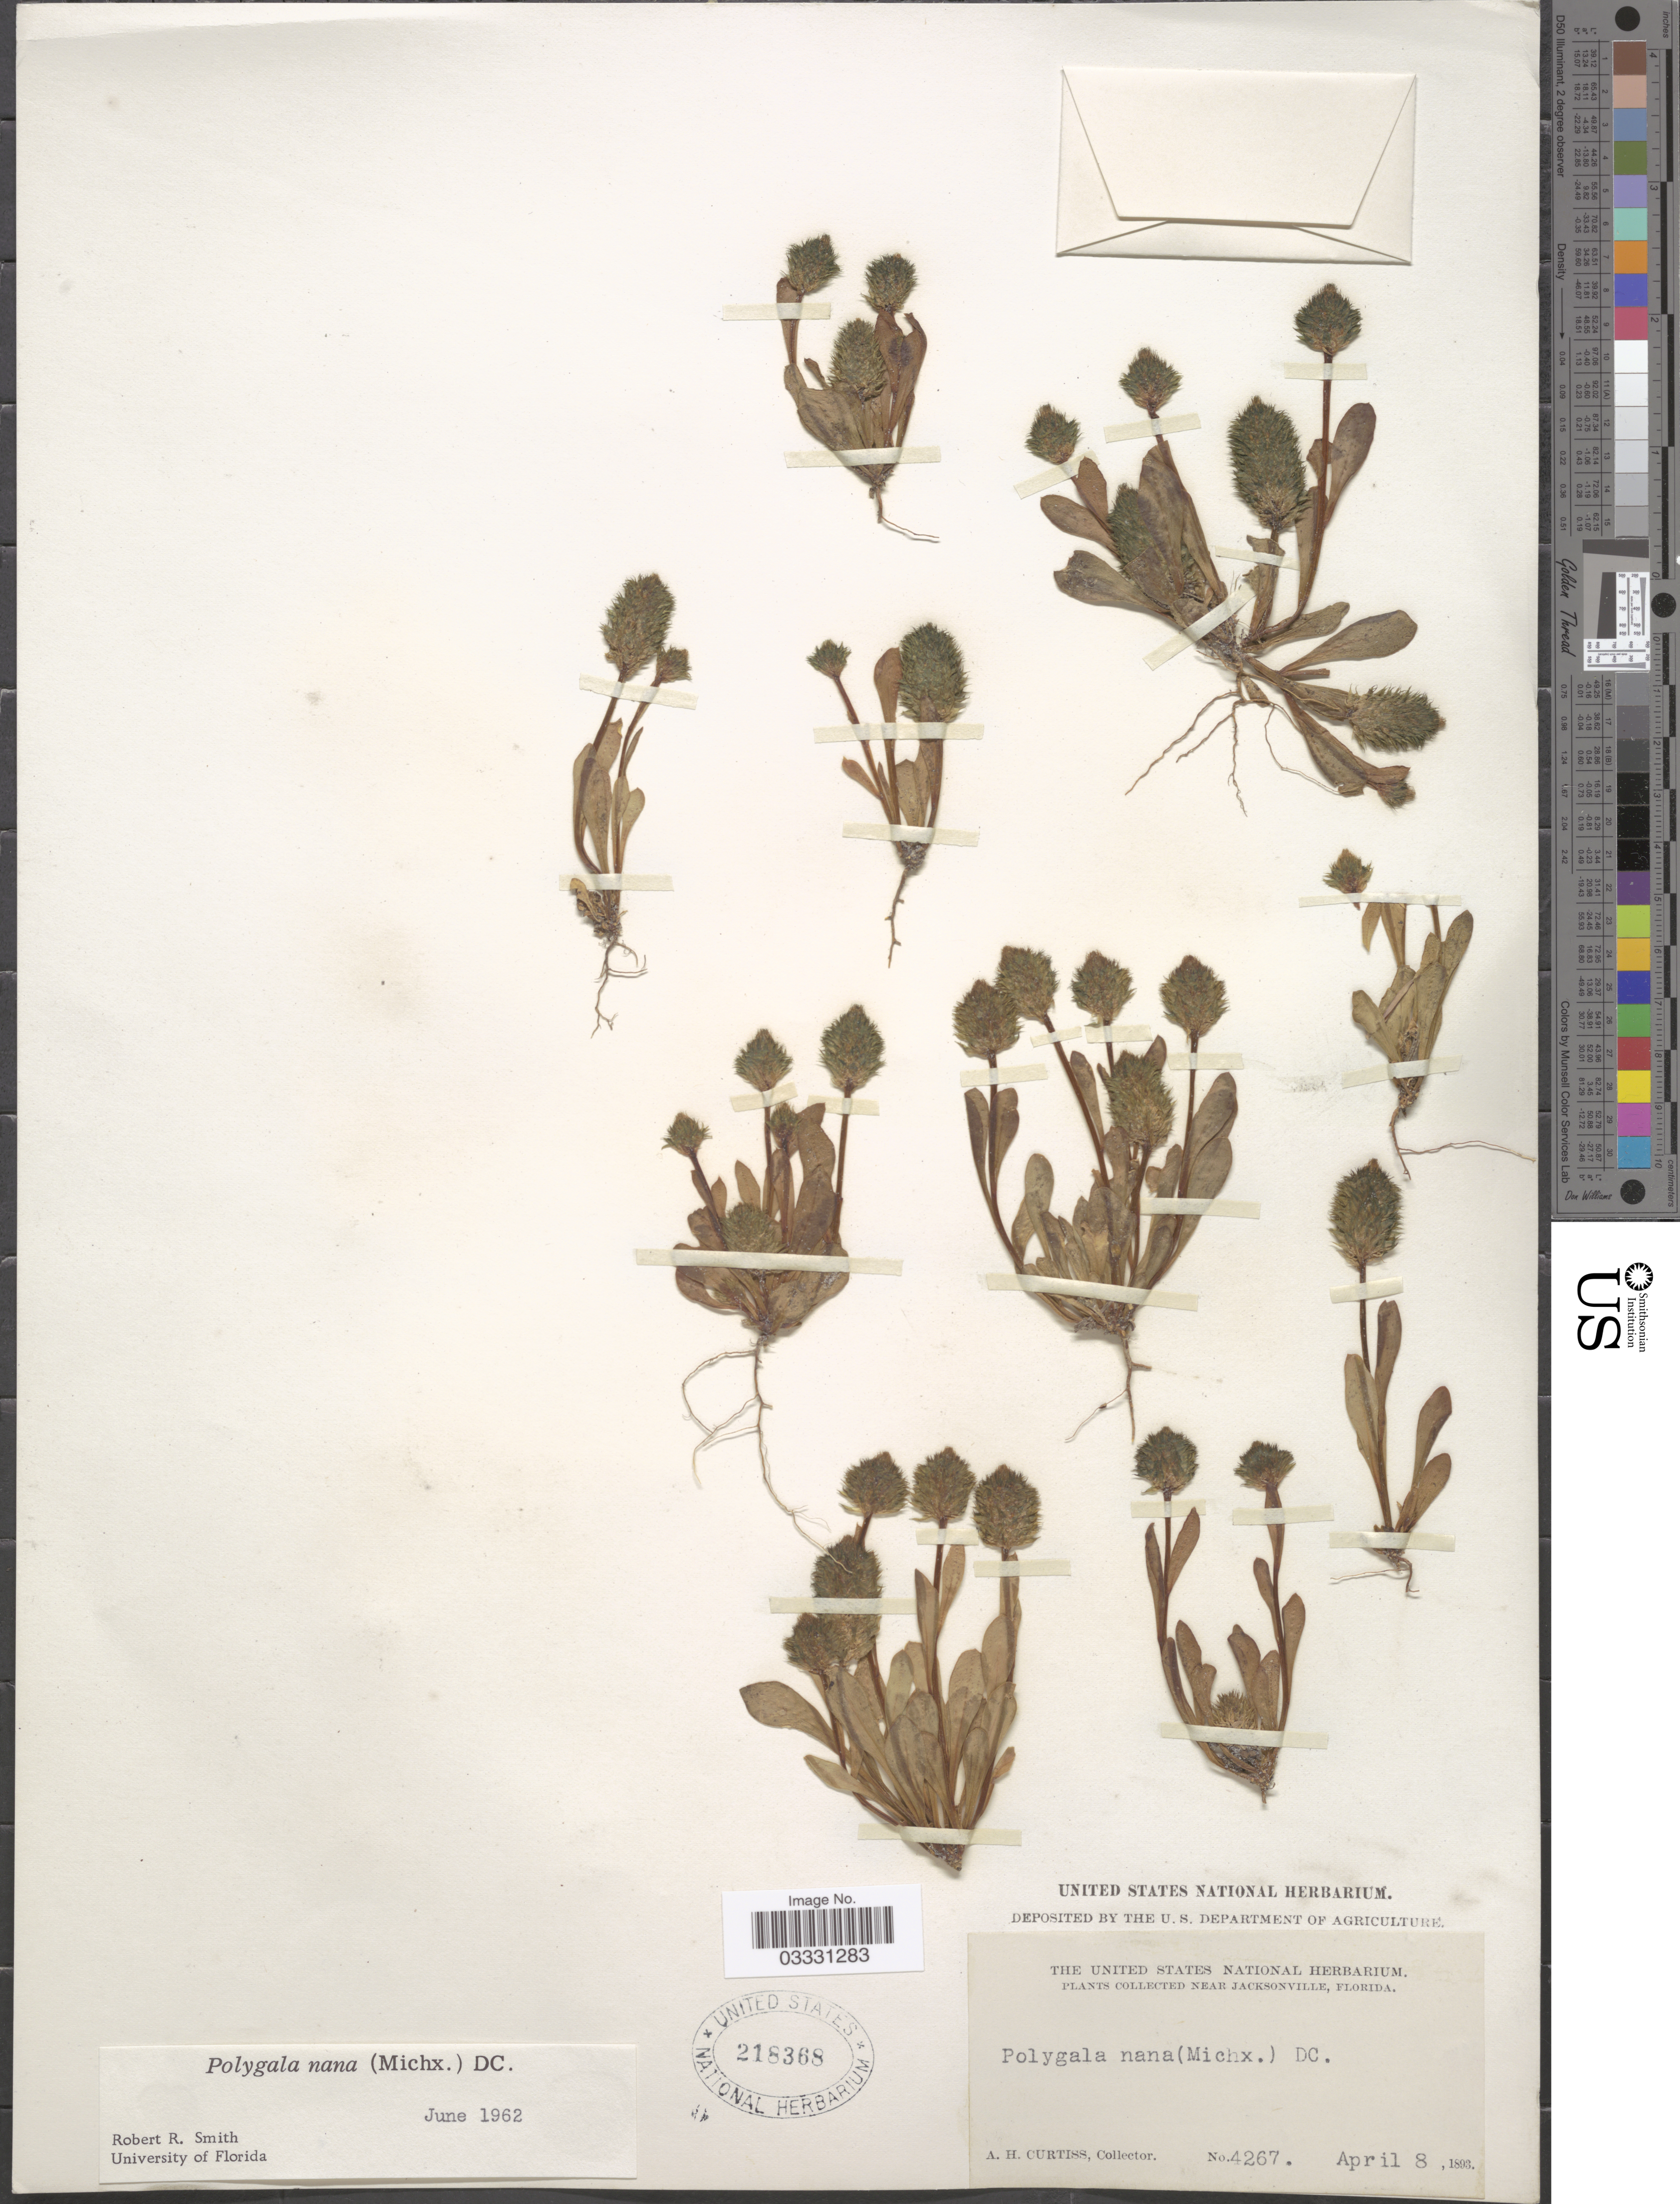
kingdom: Plantae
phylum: Tracheophyta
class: Magnoliopsida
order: Fabales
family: Polygalaceae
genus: Polygala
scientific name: Polygala nana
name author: (Michx.) DC.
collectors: A. H. Curtiss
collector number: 4267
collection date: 1893-04-08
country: United States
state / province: Florida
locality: Near Jacksonville.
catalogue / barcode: US 218368